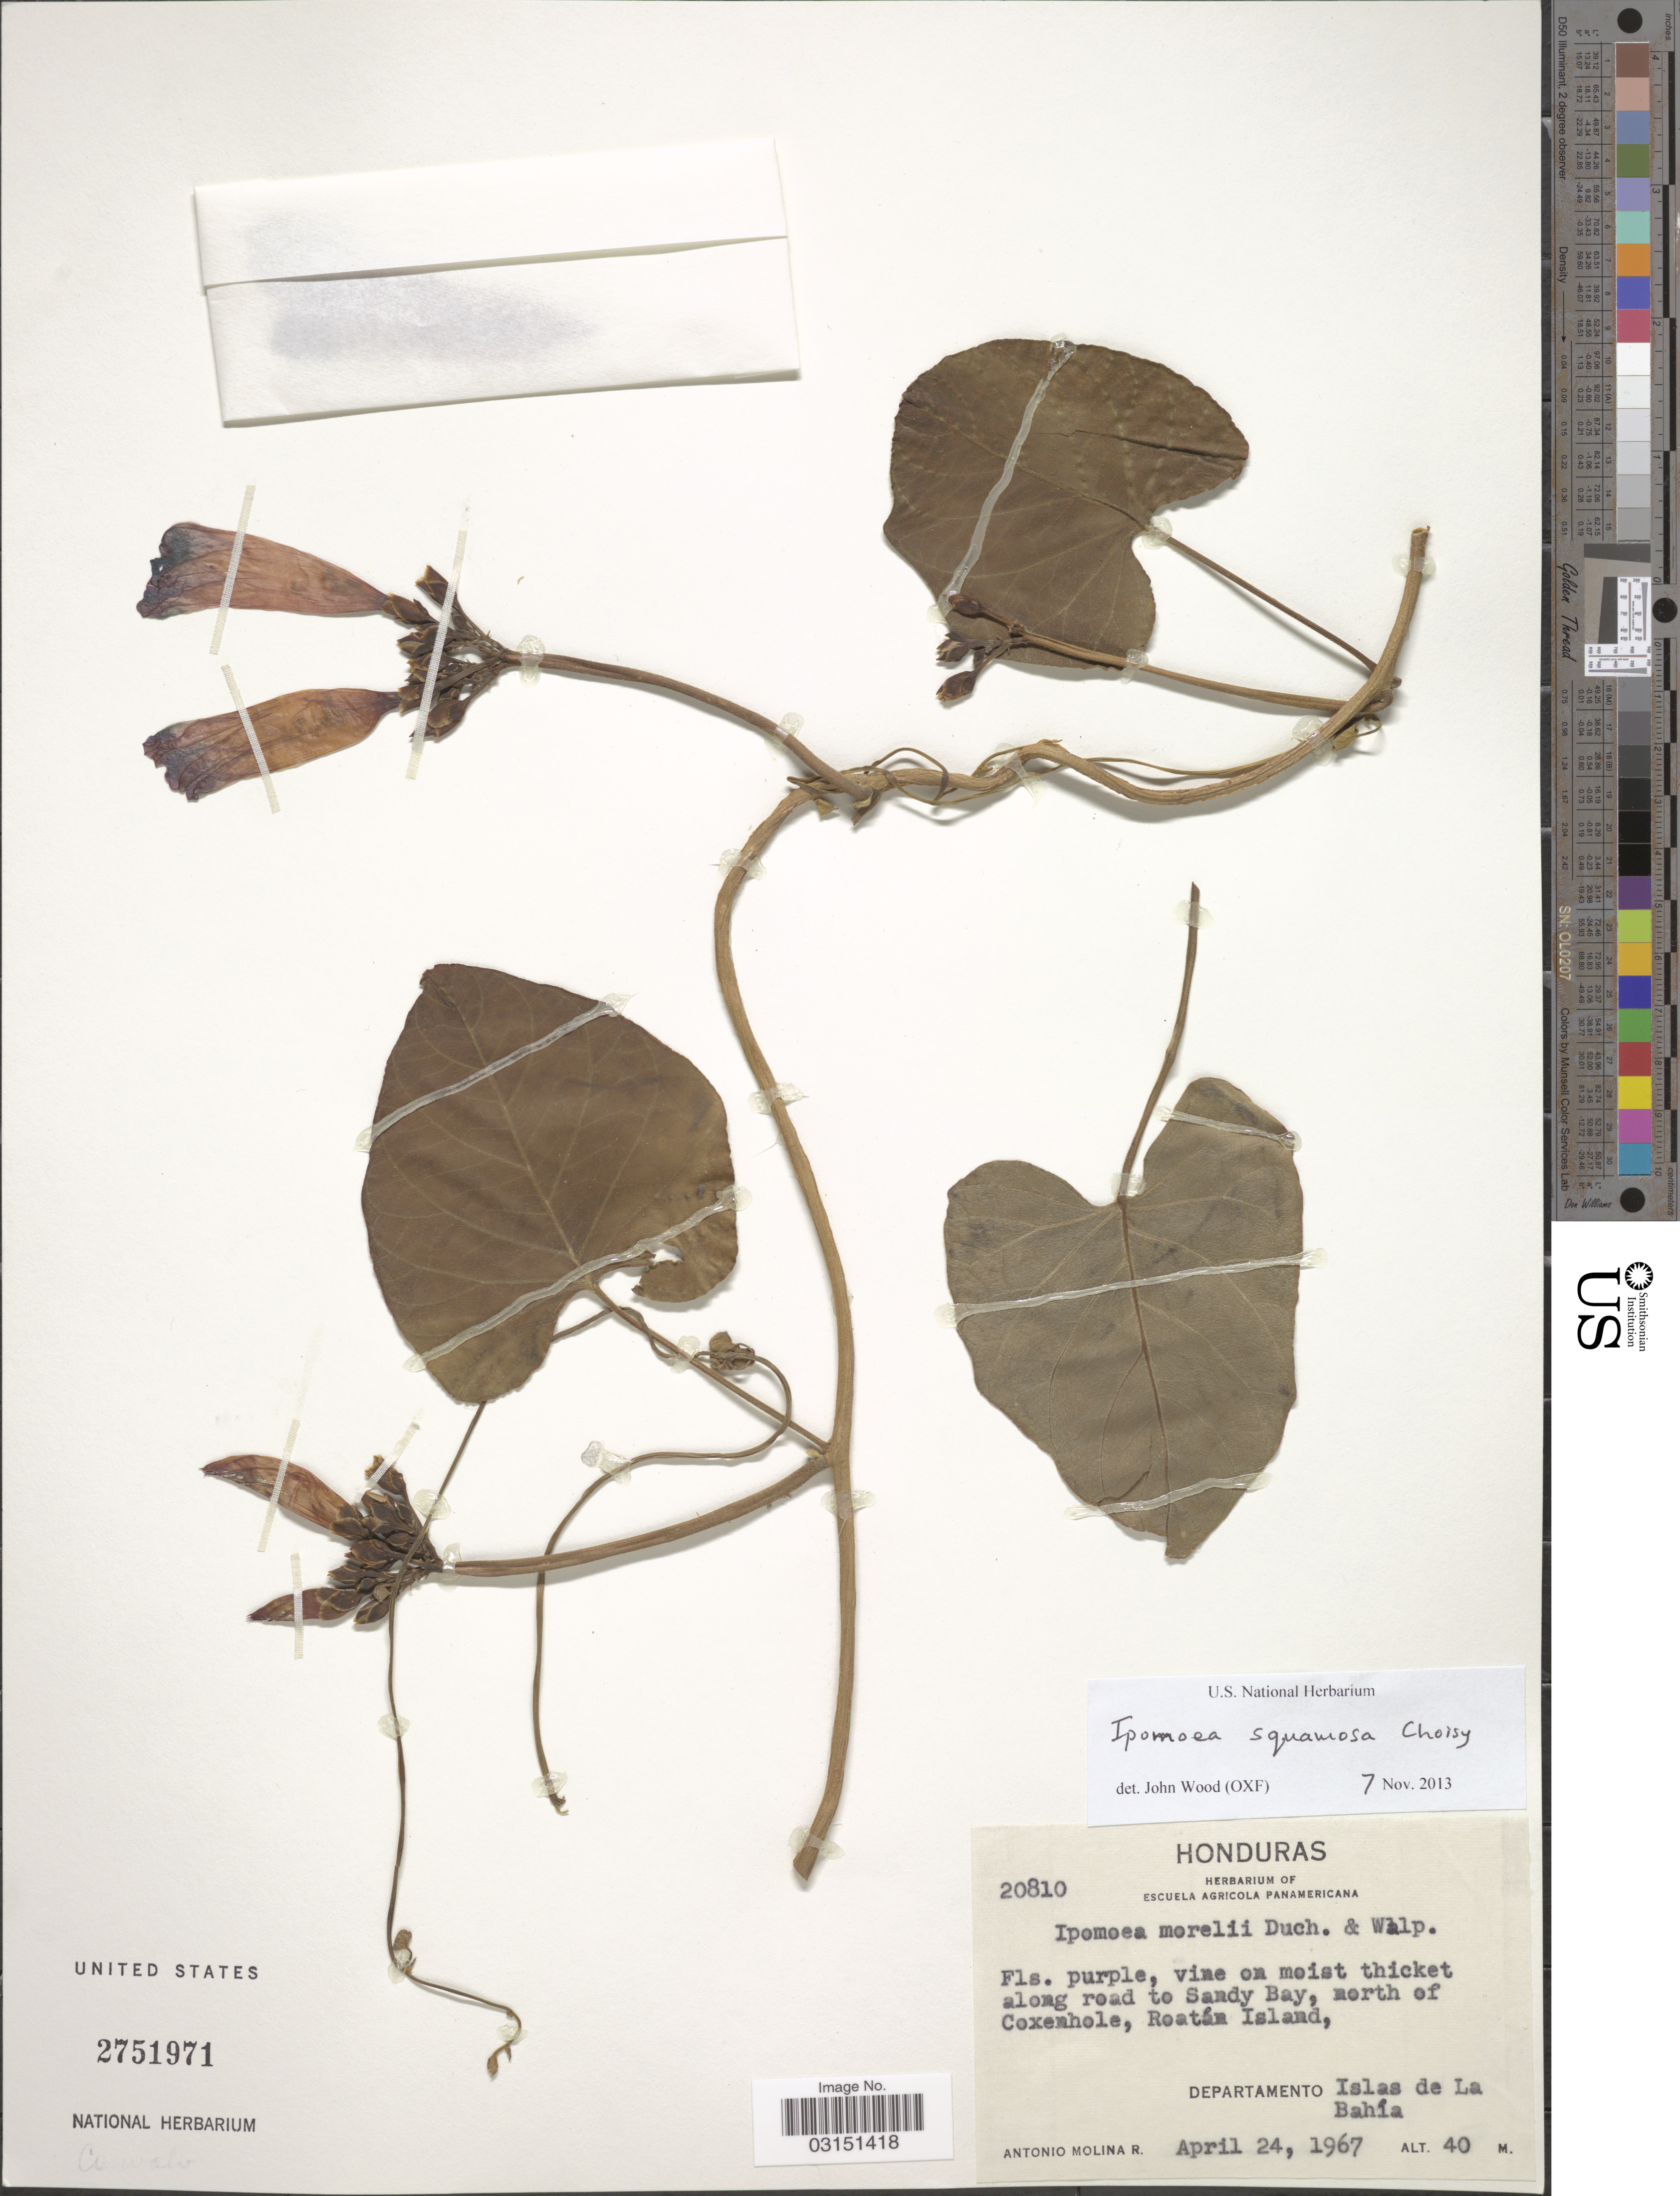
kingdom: Plantae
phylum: Tracheophyta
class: Magnoliopsida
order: Solanales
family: Convolvulaceae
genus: Ipomoea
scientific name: Ipomoea squamosa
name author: Choisy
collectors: A. Molina R.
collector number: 20810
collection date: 1967-04-24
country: Honduras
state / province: Islas de la Bahía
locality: Along road to Sandy Bay, north of Coxenhole, Roatán Island, Departamento Islas de la Bahía.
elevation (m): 40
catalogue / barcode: US 2751971